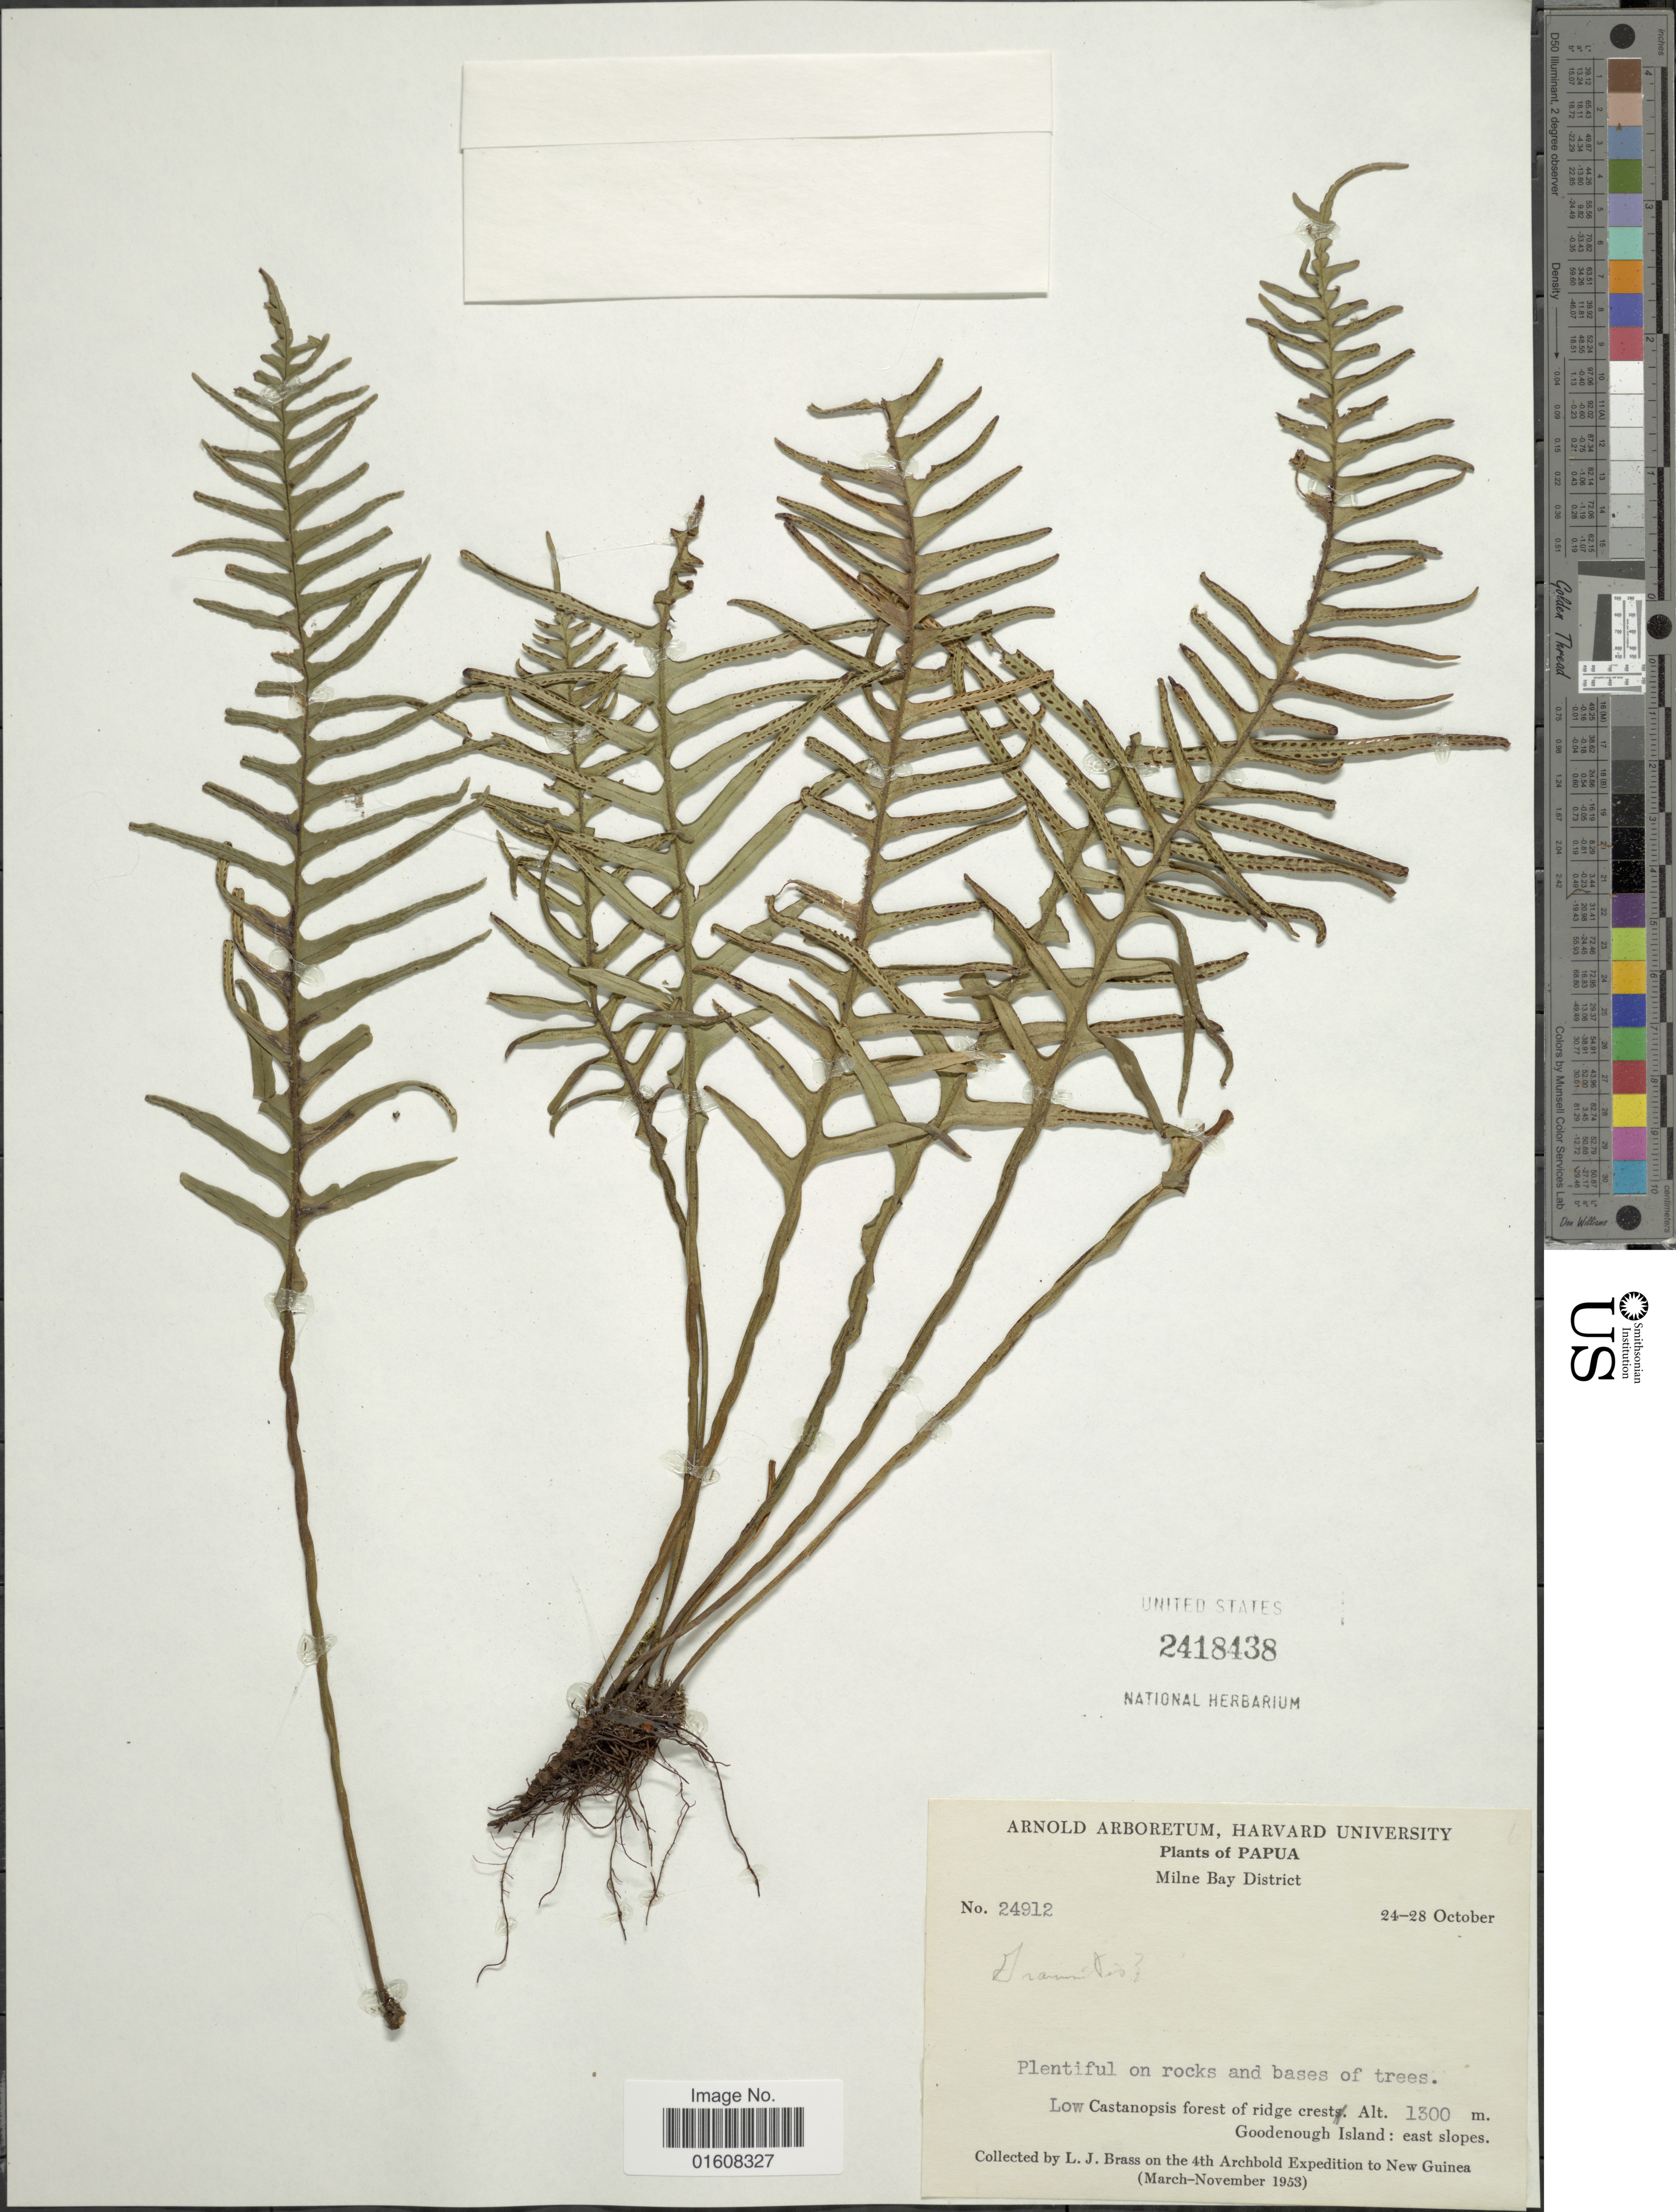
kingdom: Plantae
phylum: Tracheophyta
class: Polypodiopsida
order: Polypodiales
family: Polypodiaceae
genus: Grammitis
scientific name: Grammitis sp.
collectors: L. J. Brass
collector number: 24912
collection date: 1953-10-24/1953-10-28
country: Papua New Guinea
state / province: Milne Bay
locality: Papua. Low Castanopsis forest of ridge crest. Goodenough Island: east slopes. New Guinea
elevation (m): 1300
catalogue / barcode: US 2418438